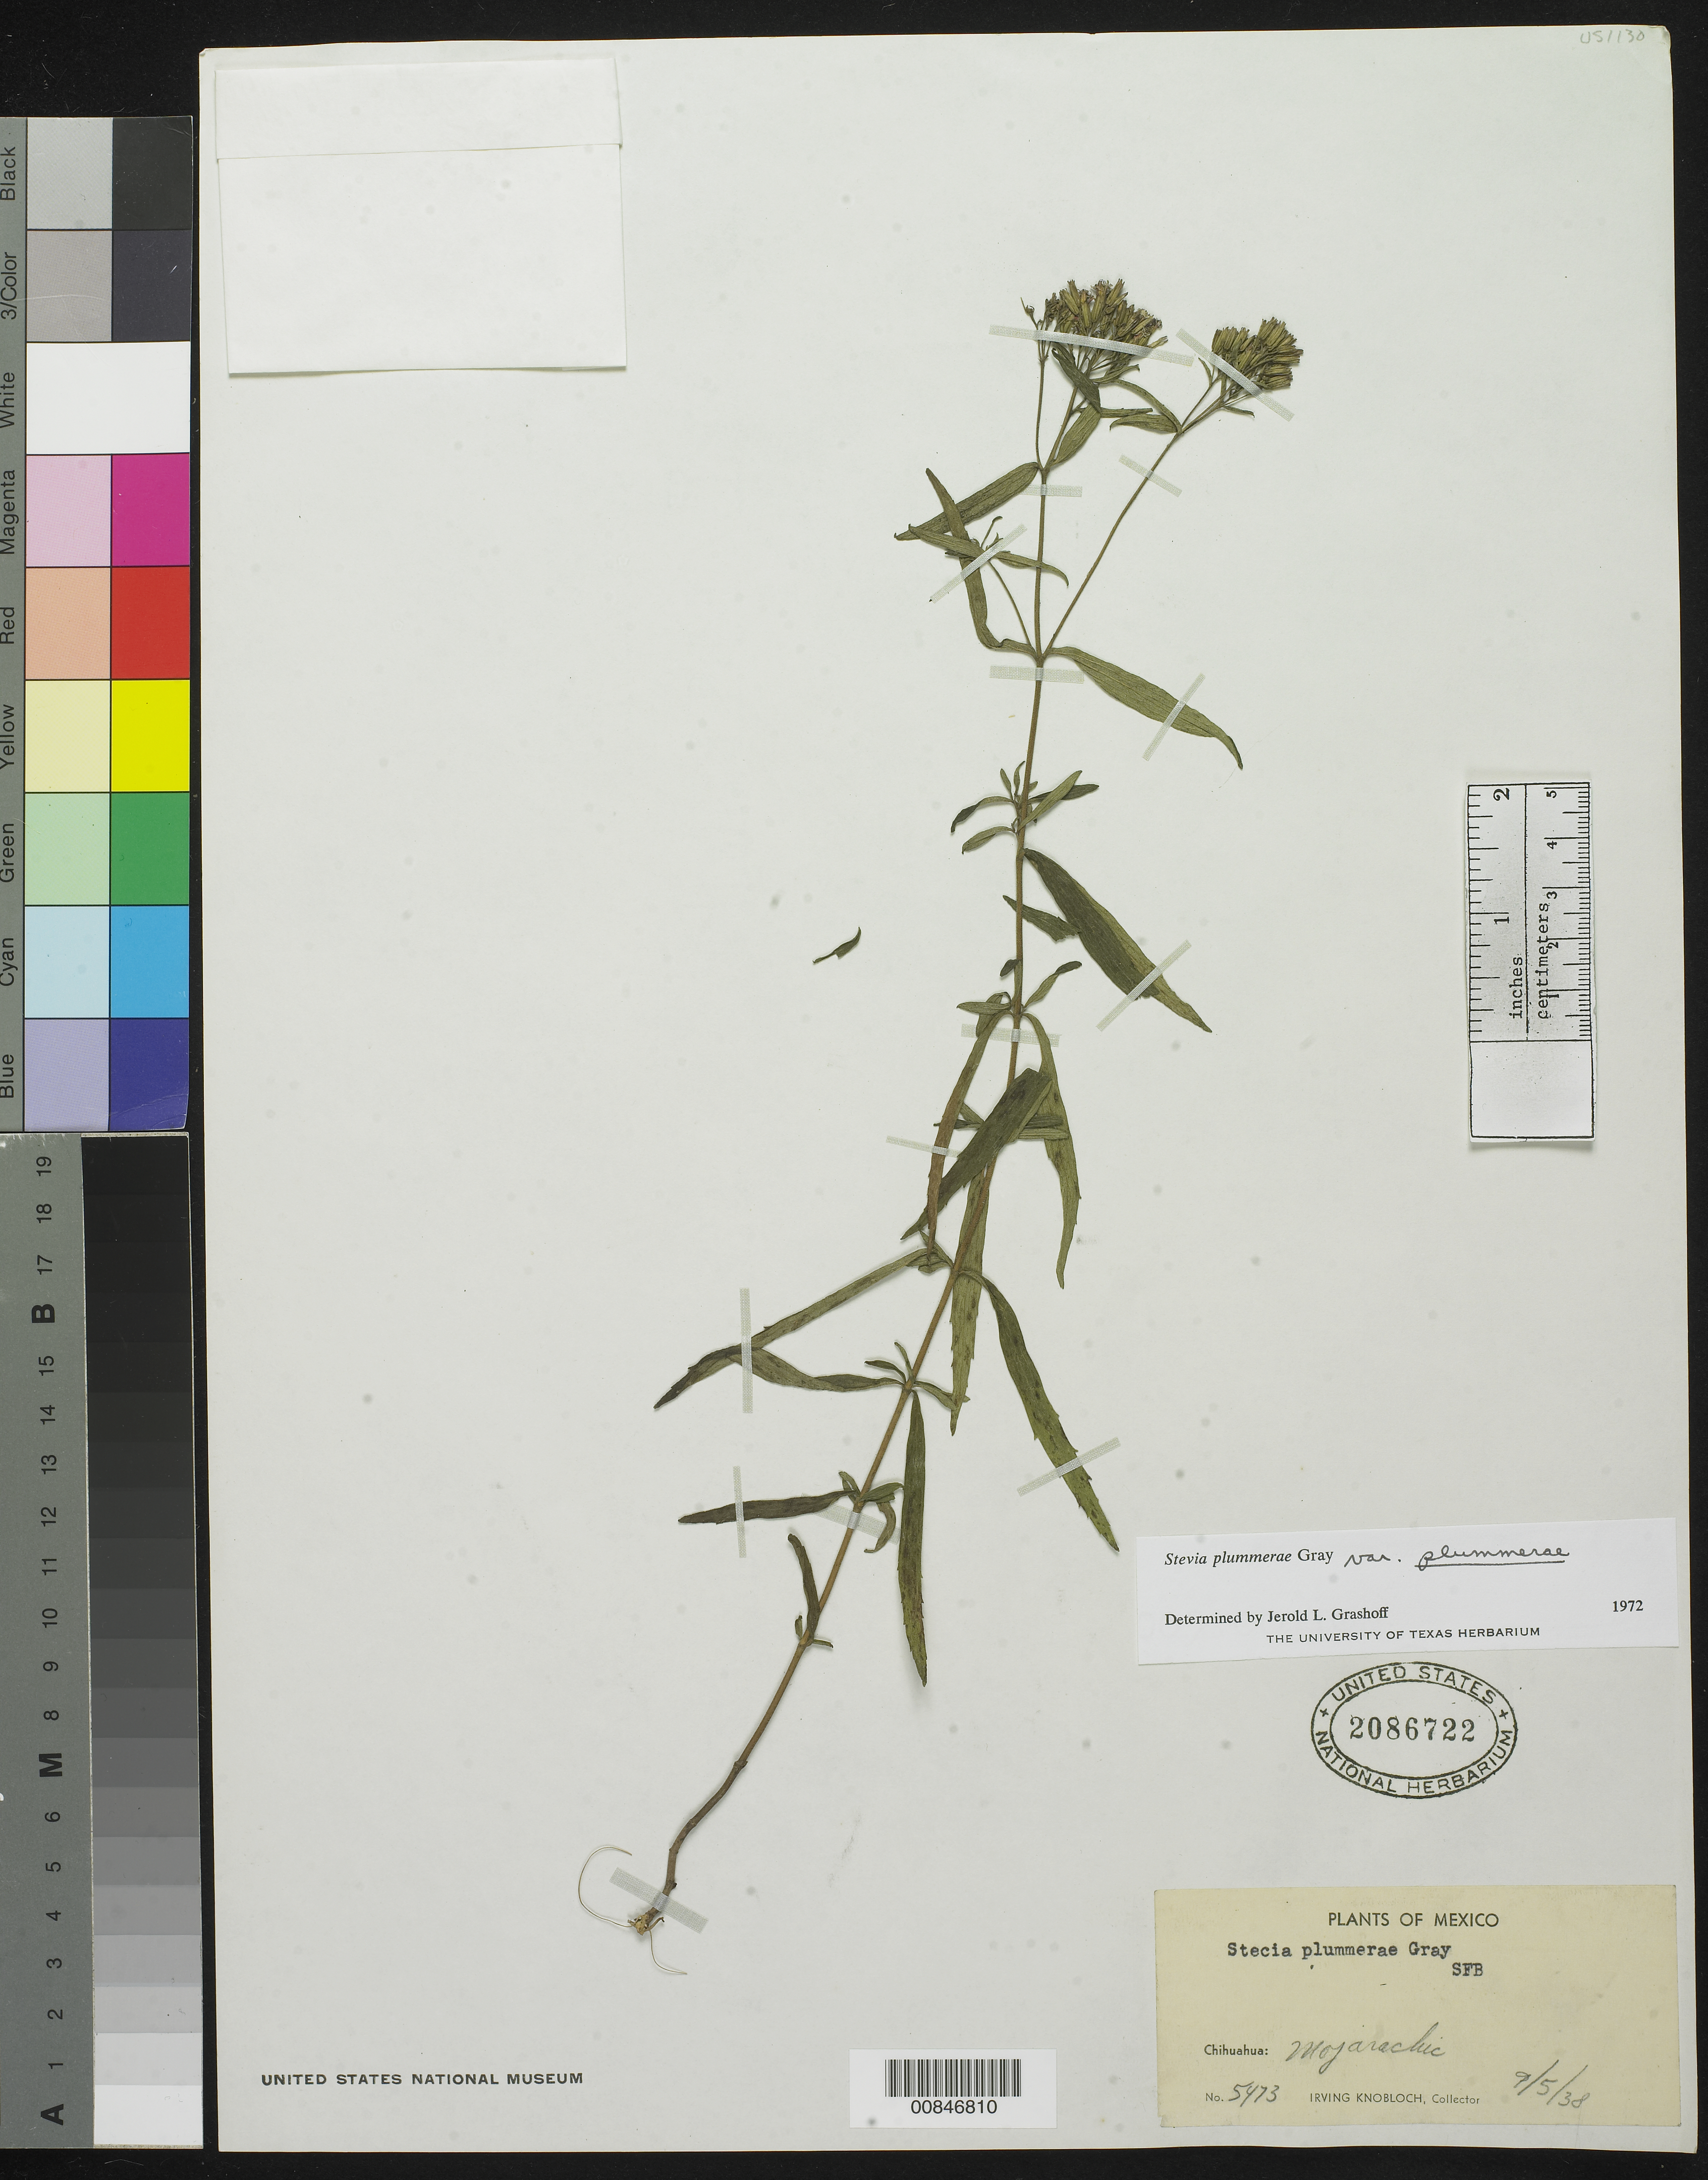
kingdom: Plantae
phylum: Tracheophyta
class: Magnoliopsida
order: Asterales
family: Asteraceae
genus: Stevia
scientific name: Stevia plummerae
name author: A. Gray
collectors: I. W. Knobloch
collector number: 5473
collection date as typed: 05 Sep 1938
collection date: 1938-09-05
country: Mexico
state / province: Chihuahua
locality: Mojarachic, Chihuahua.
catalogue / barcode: US 2086722